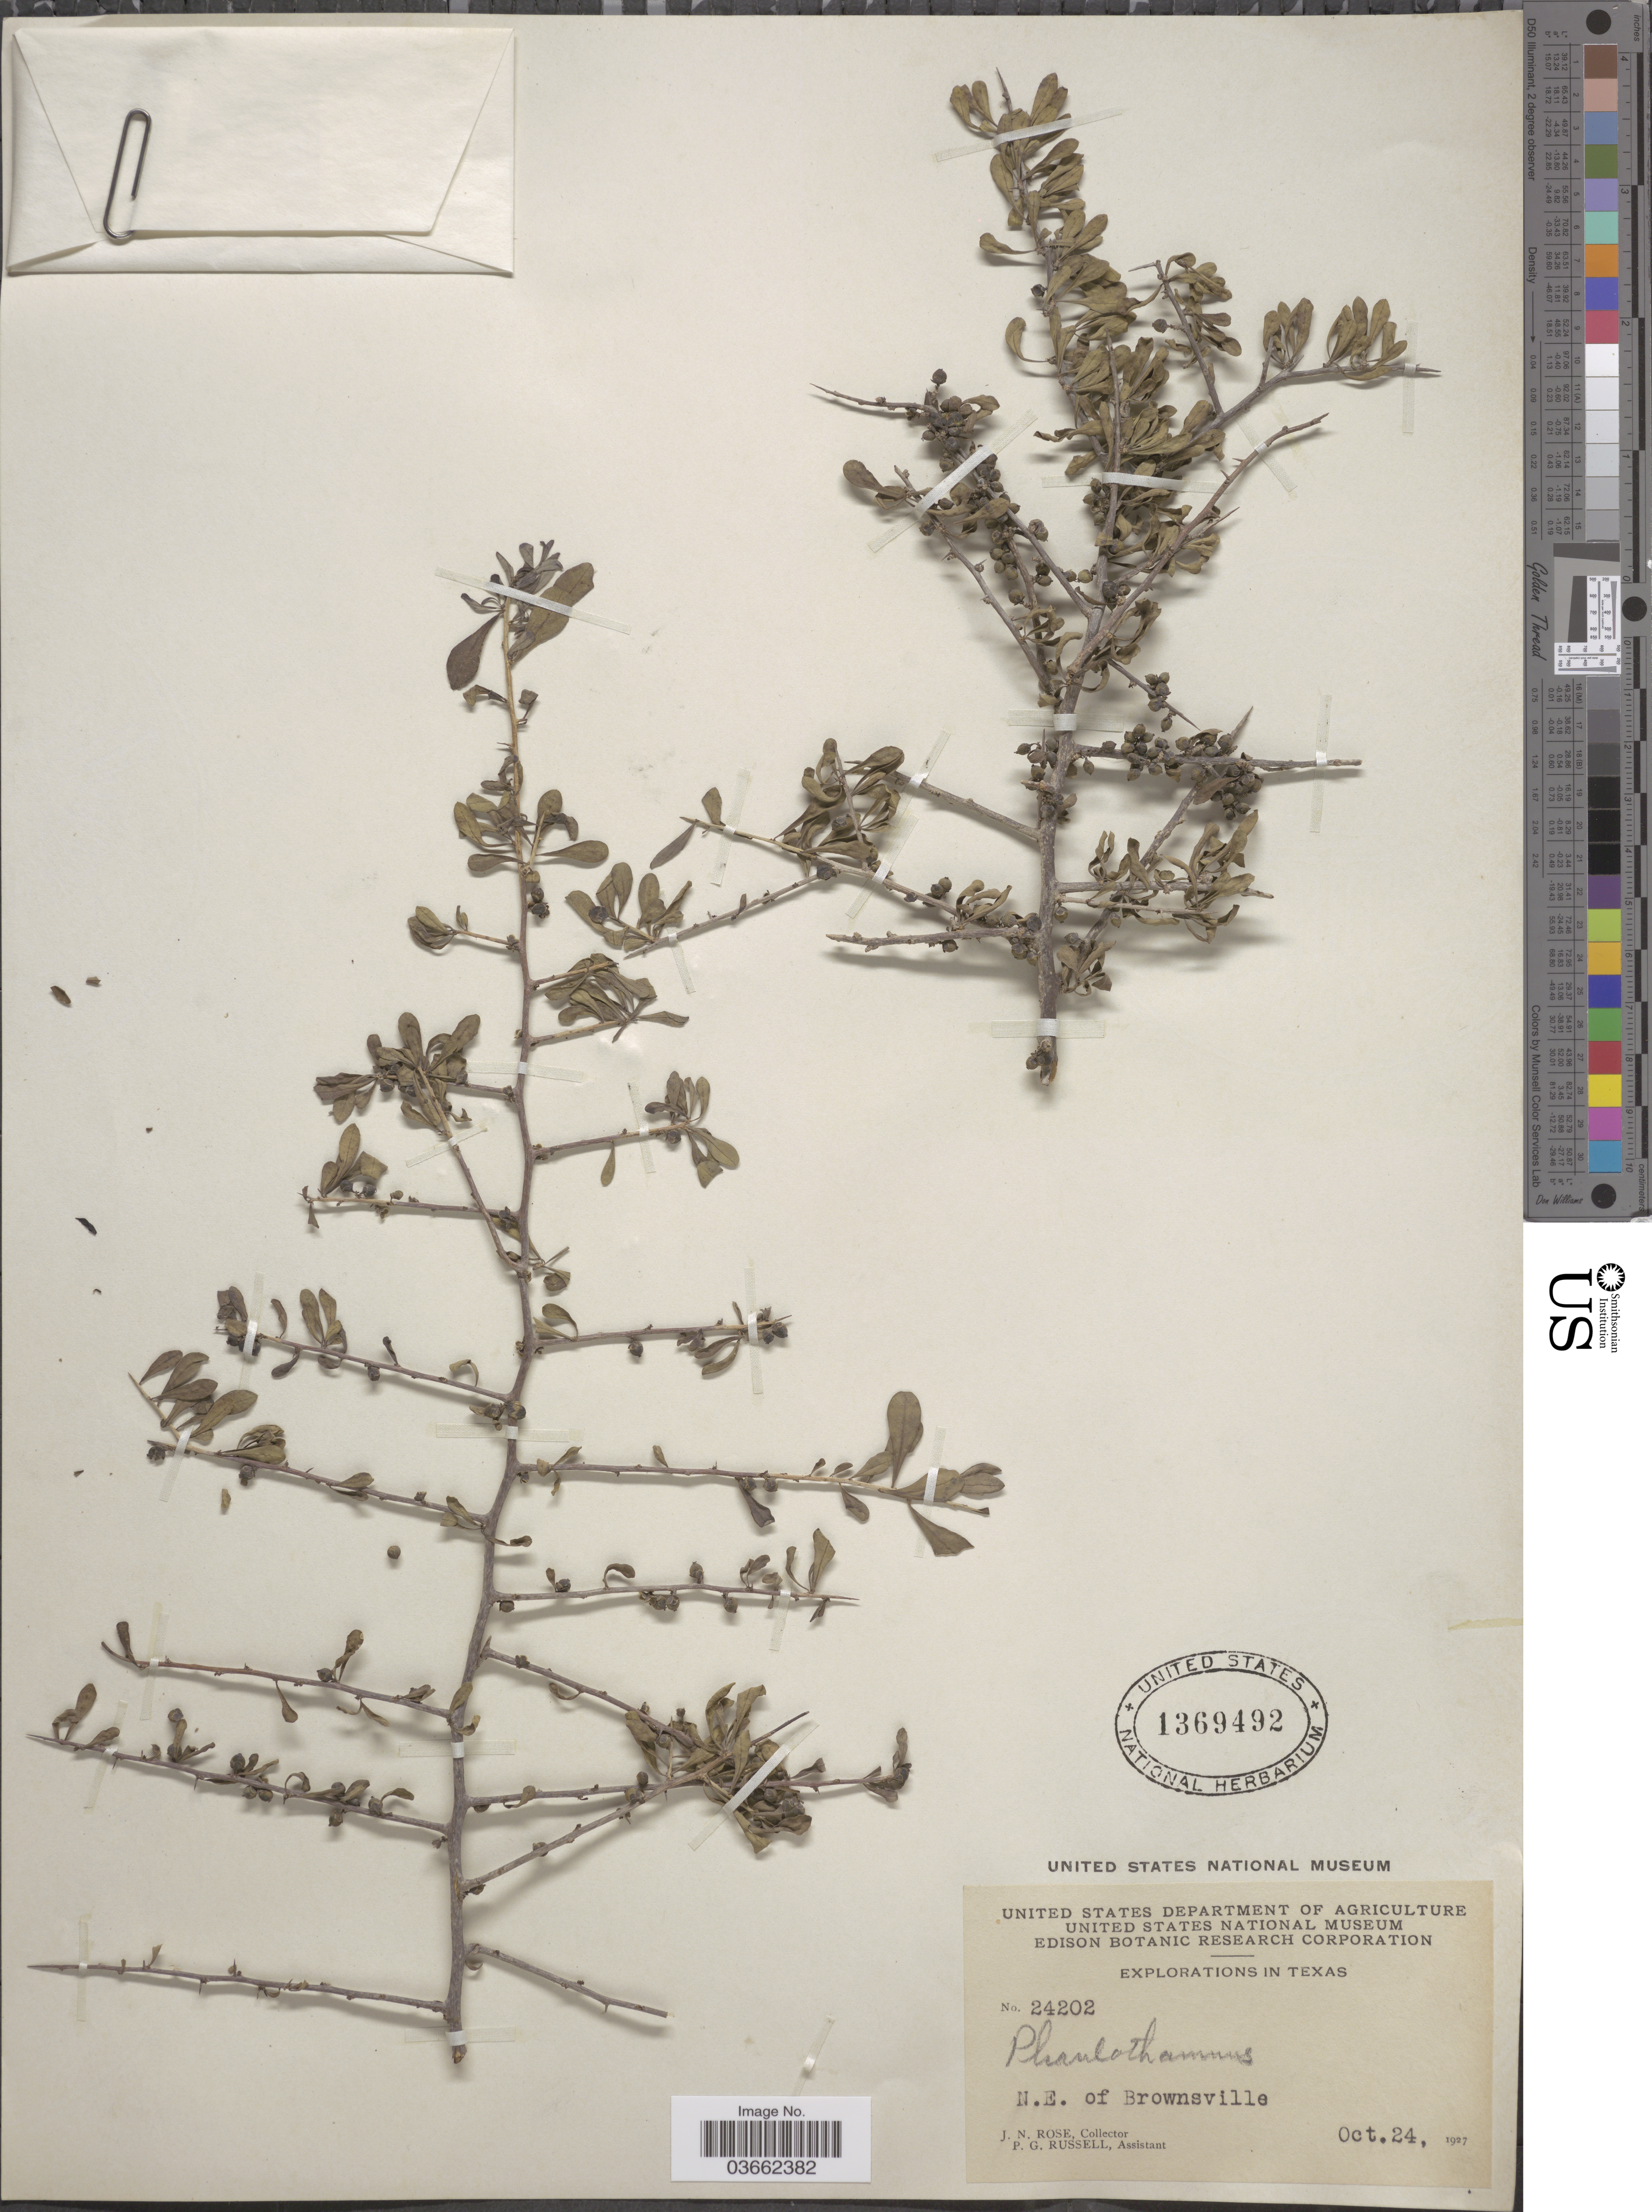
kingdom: Plantae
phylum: Tracheophyta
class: Magnoliopsida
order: Caryophyllales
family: Achatocarpaceae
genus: Phaulothamnus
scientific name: Phaulothamnus sp.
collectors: J. N. Rose & P. G. Russell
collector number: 24202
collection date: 1927-10-24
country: United States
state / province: Texas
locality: N.E. of Brownsville.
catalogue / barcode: US 1369492